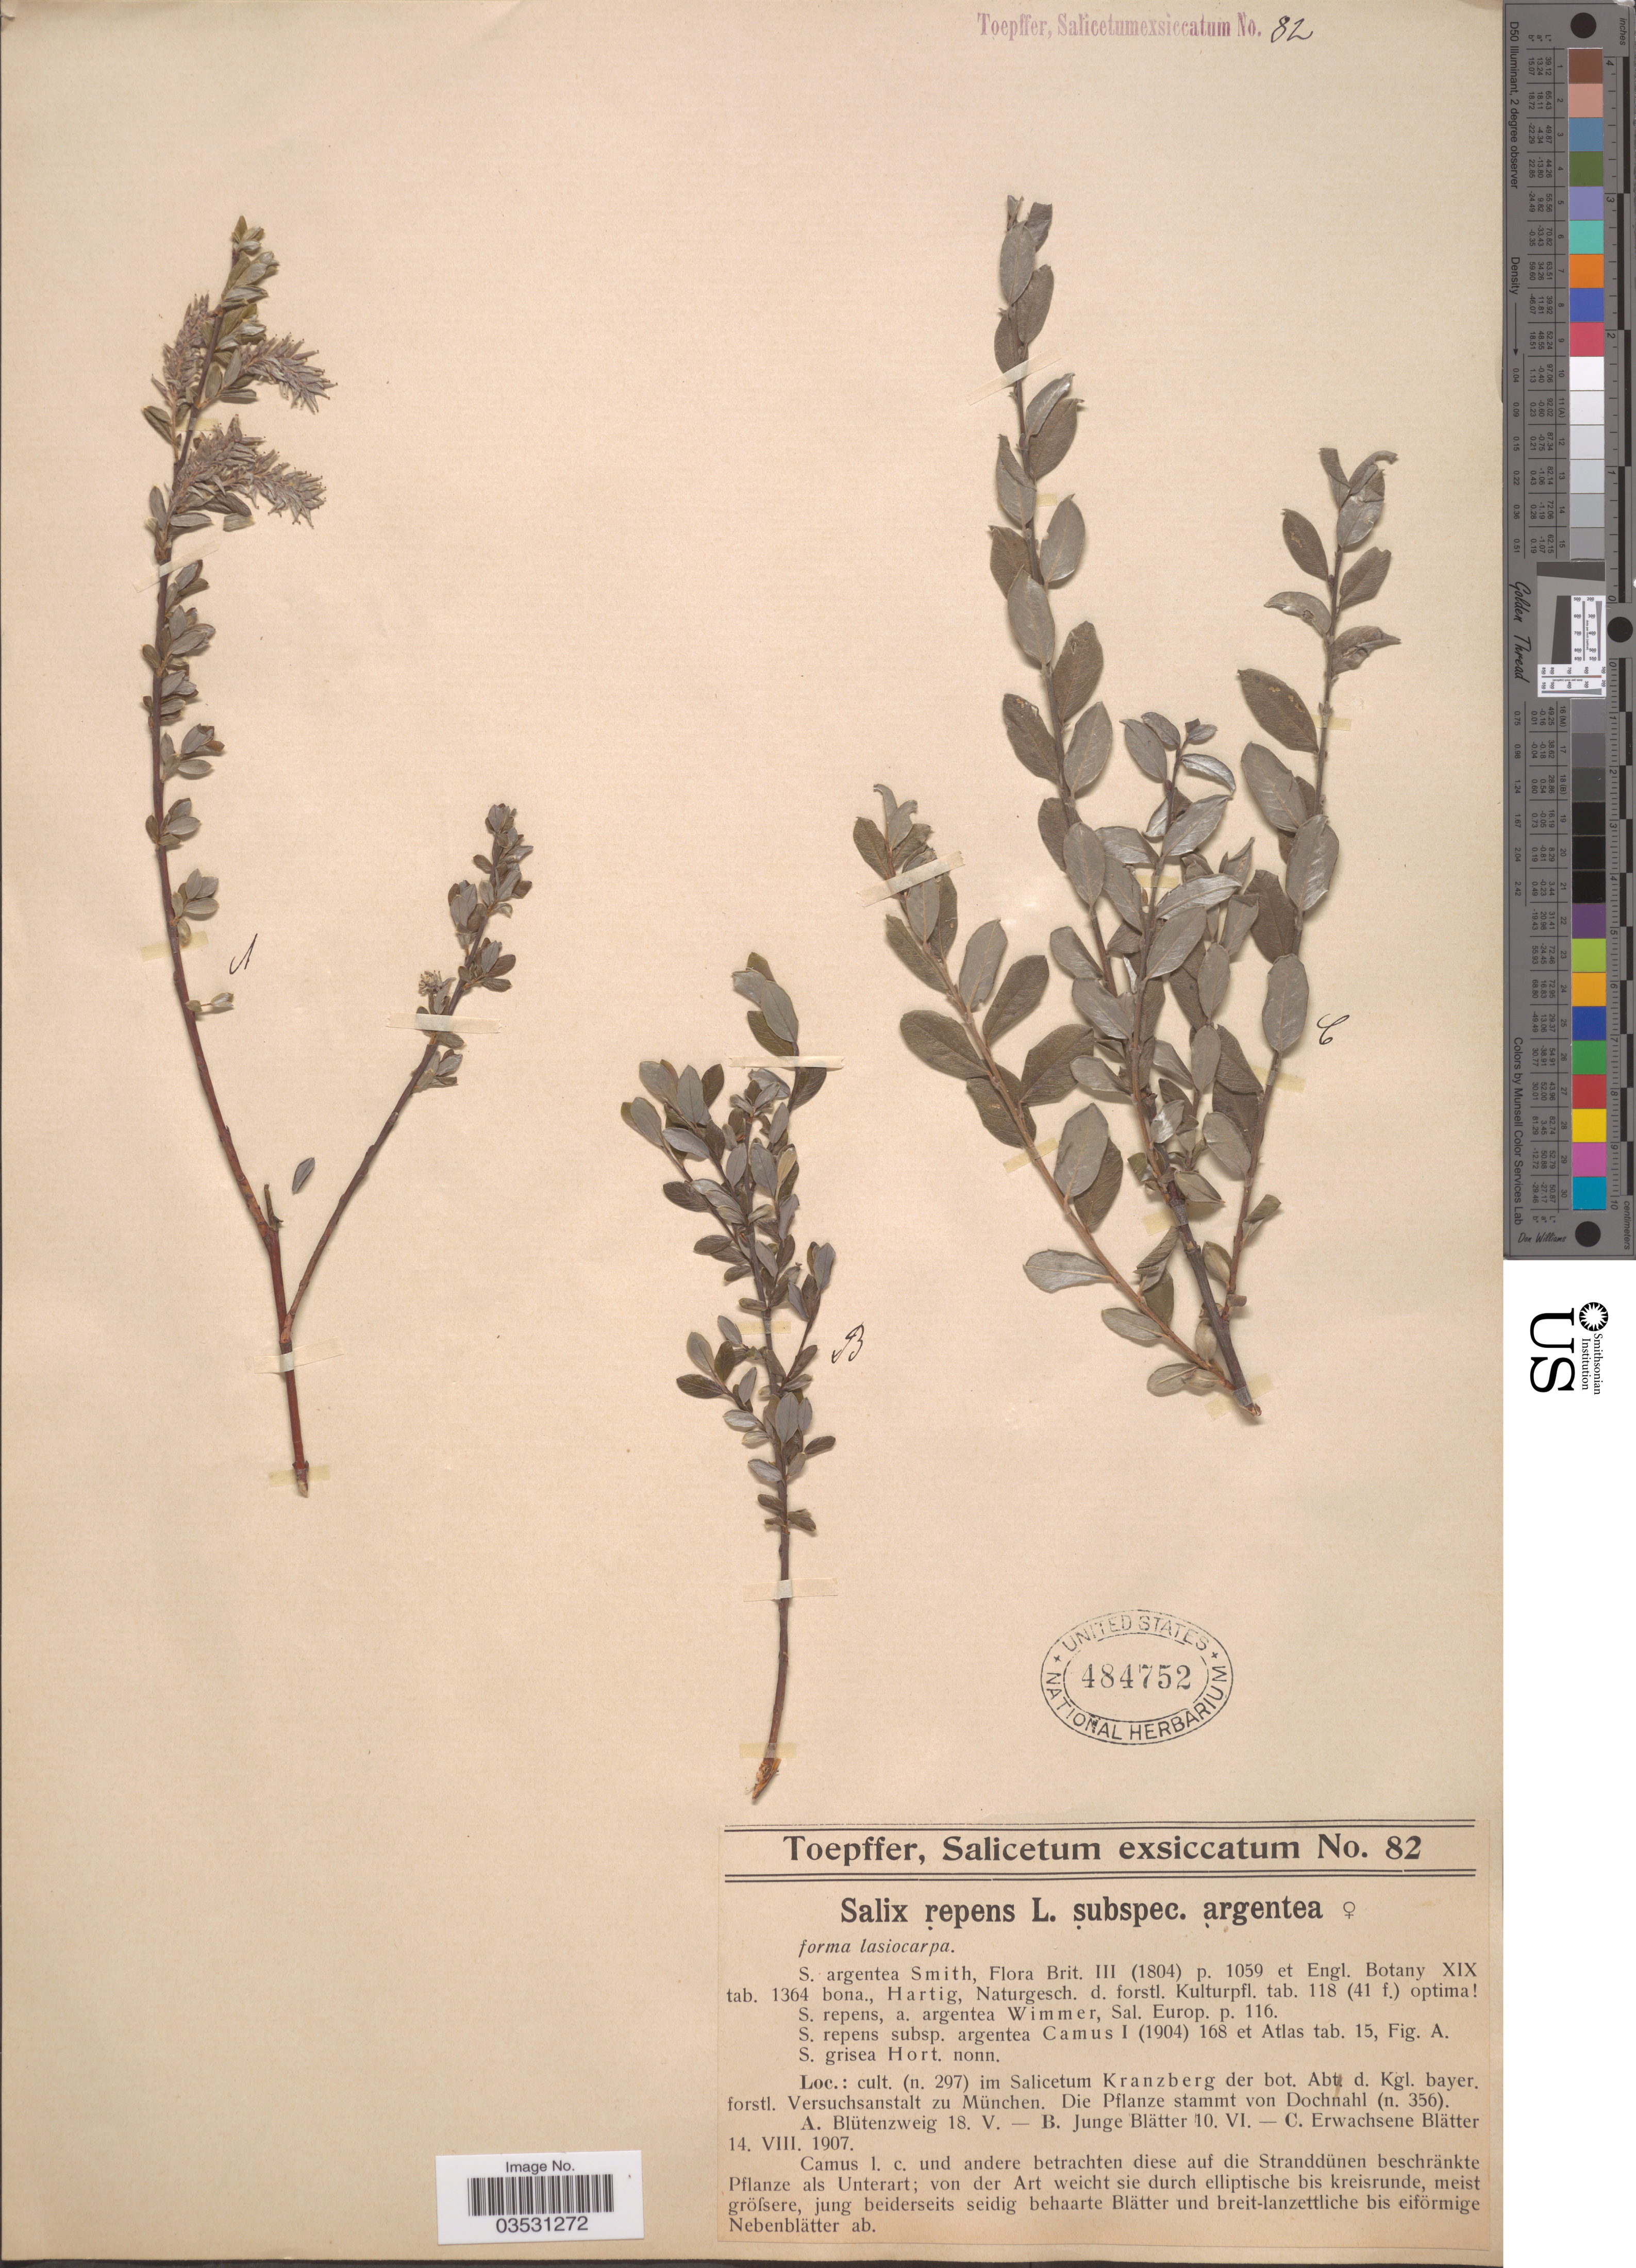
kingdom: Plantae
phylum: Tracheophyta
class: Magnoliopsida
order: Malpighiales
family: Salicaceae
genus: Salix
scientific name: Salix repens subsp. argentea f. lasiocarpa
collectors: A. Toepffer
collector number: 82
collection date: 1907-05-18/1907-08-14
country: Germany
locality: Cult. (n. 297) im Salicetum Kranzberg der bot. Abt. d. Kgl. bayer. forstl. Versuchsanstalt zu München. Die Planze stammt von Dochnahl (n. 356).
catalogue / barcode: US 484752